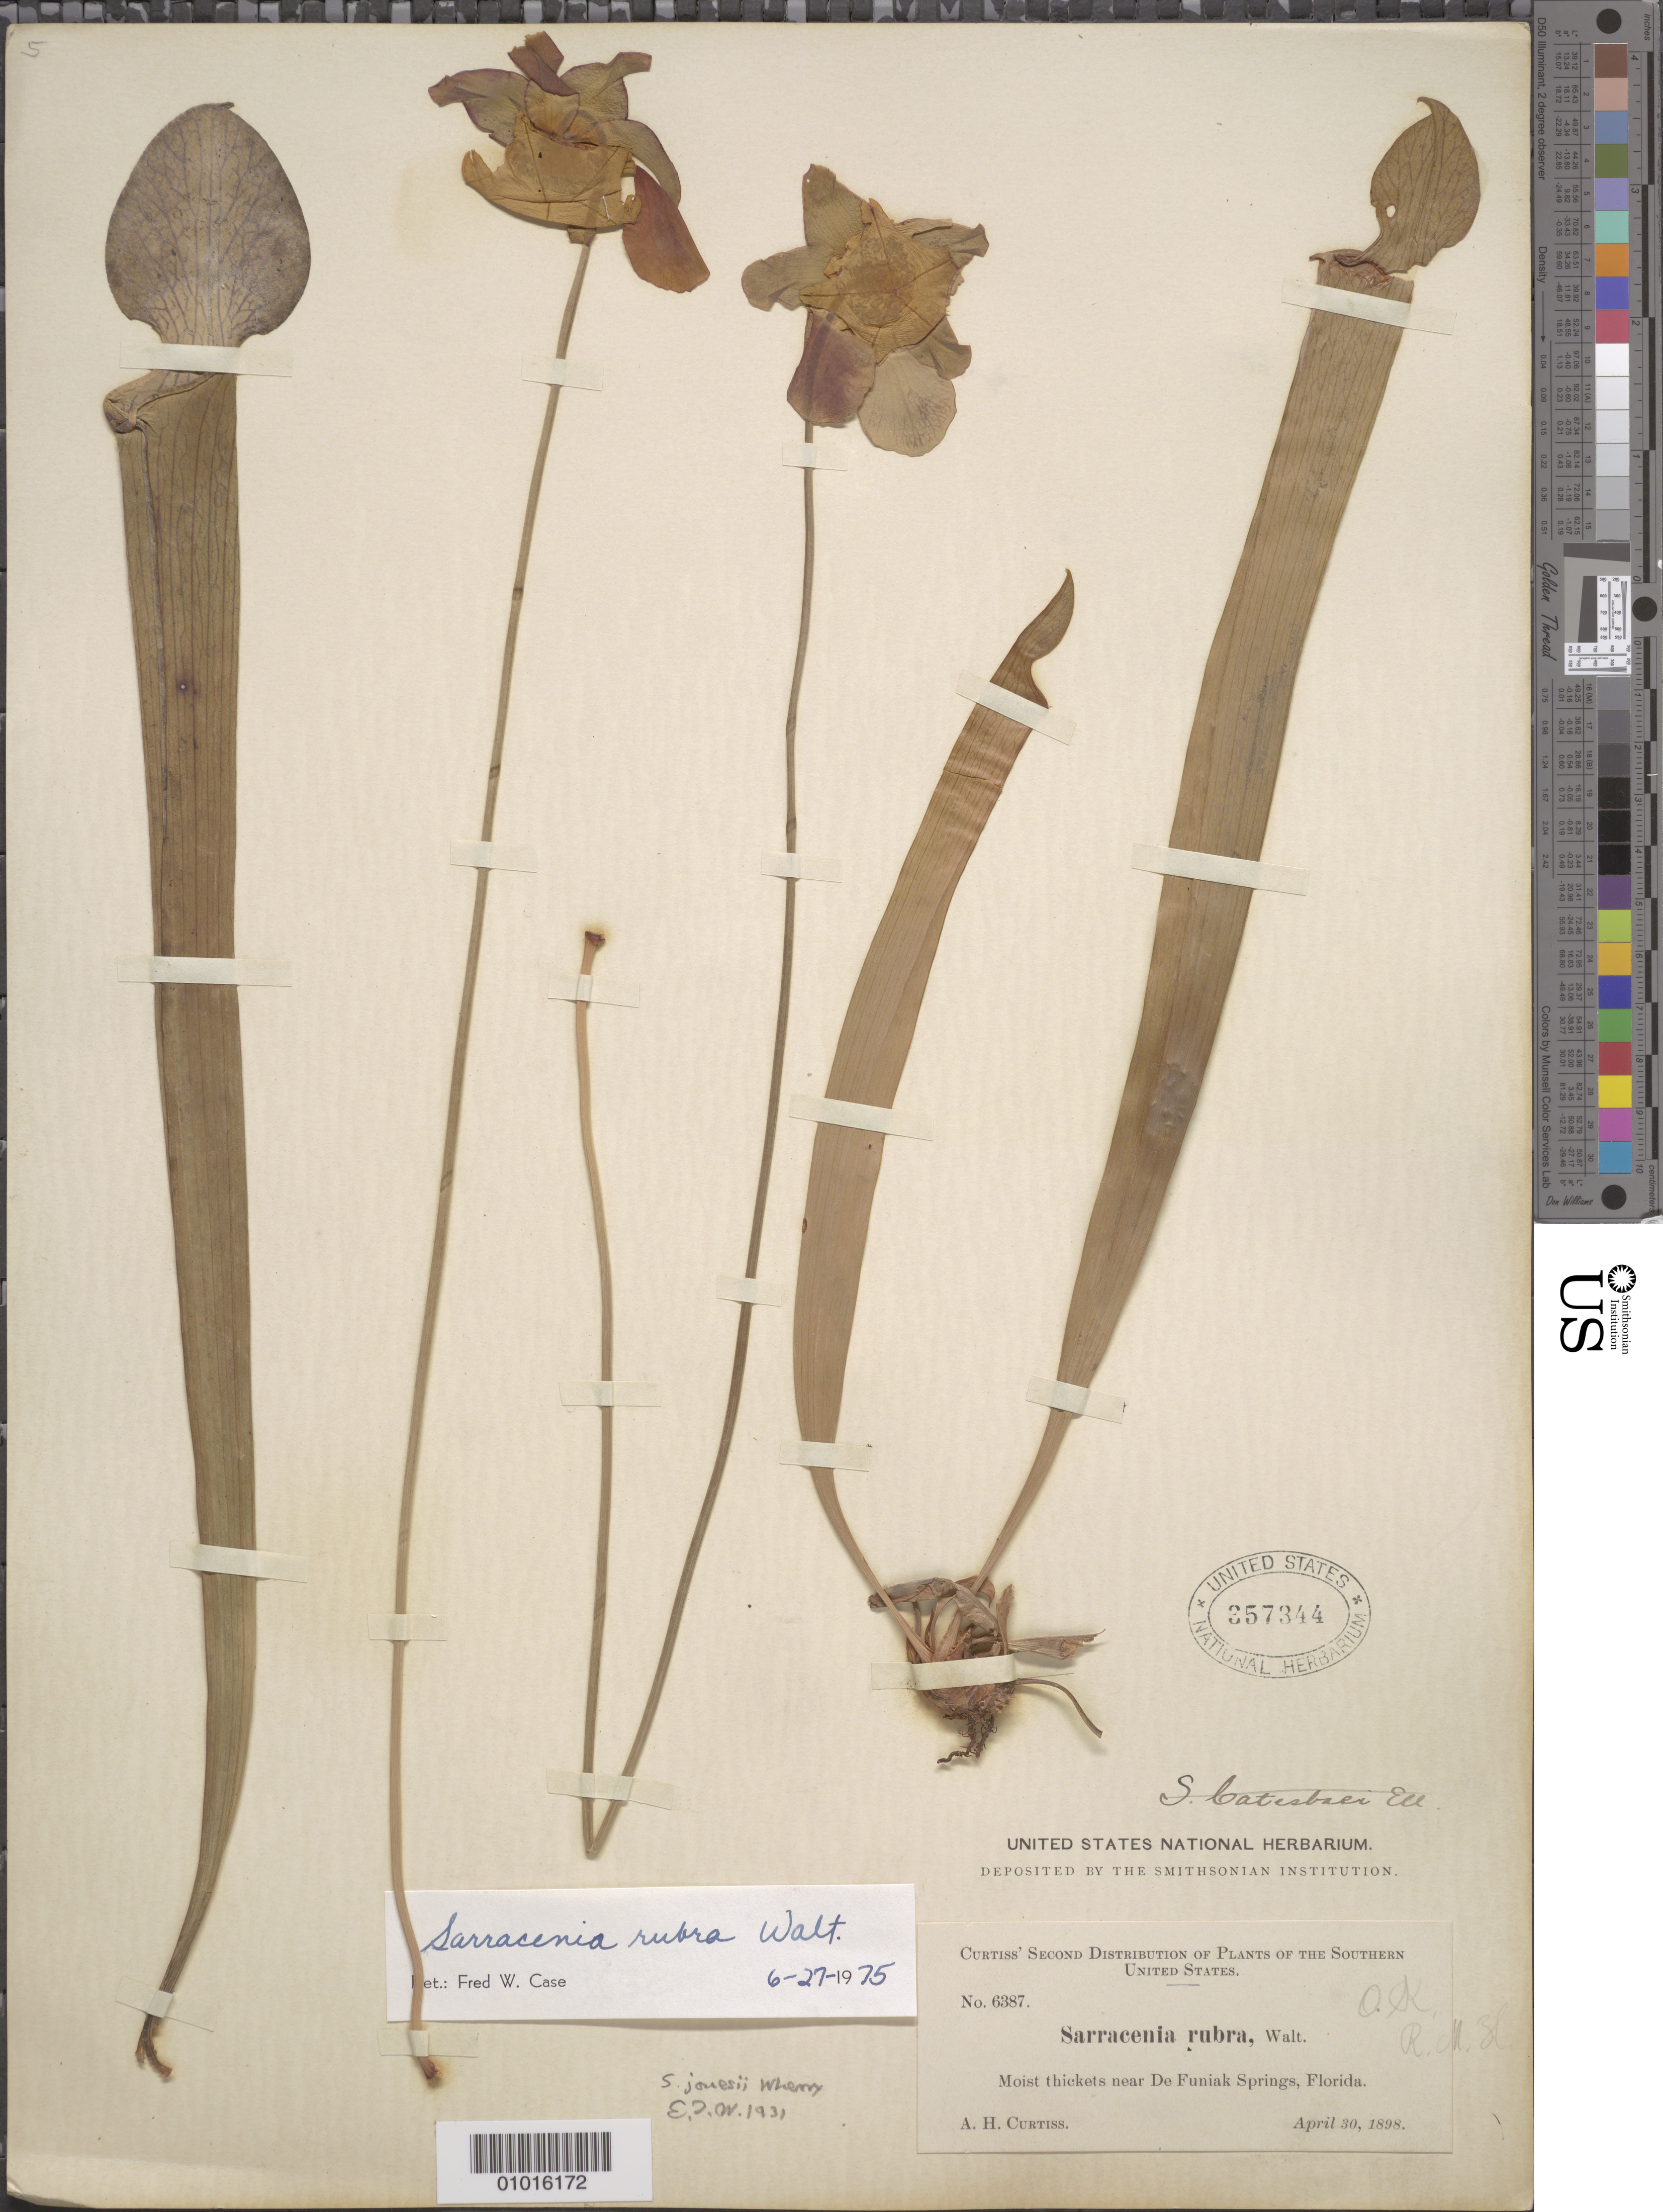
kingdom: Plantae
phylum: Tracheophyta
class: Magnoliopsida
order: Ericales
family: Sarraceniaceae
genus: Sarracenia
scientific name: Sarracenia rubra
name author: Walter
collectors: A. H. Curtiss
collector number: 6387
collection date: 1898-04-30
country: United States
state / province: Florida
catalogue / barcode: US 357344